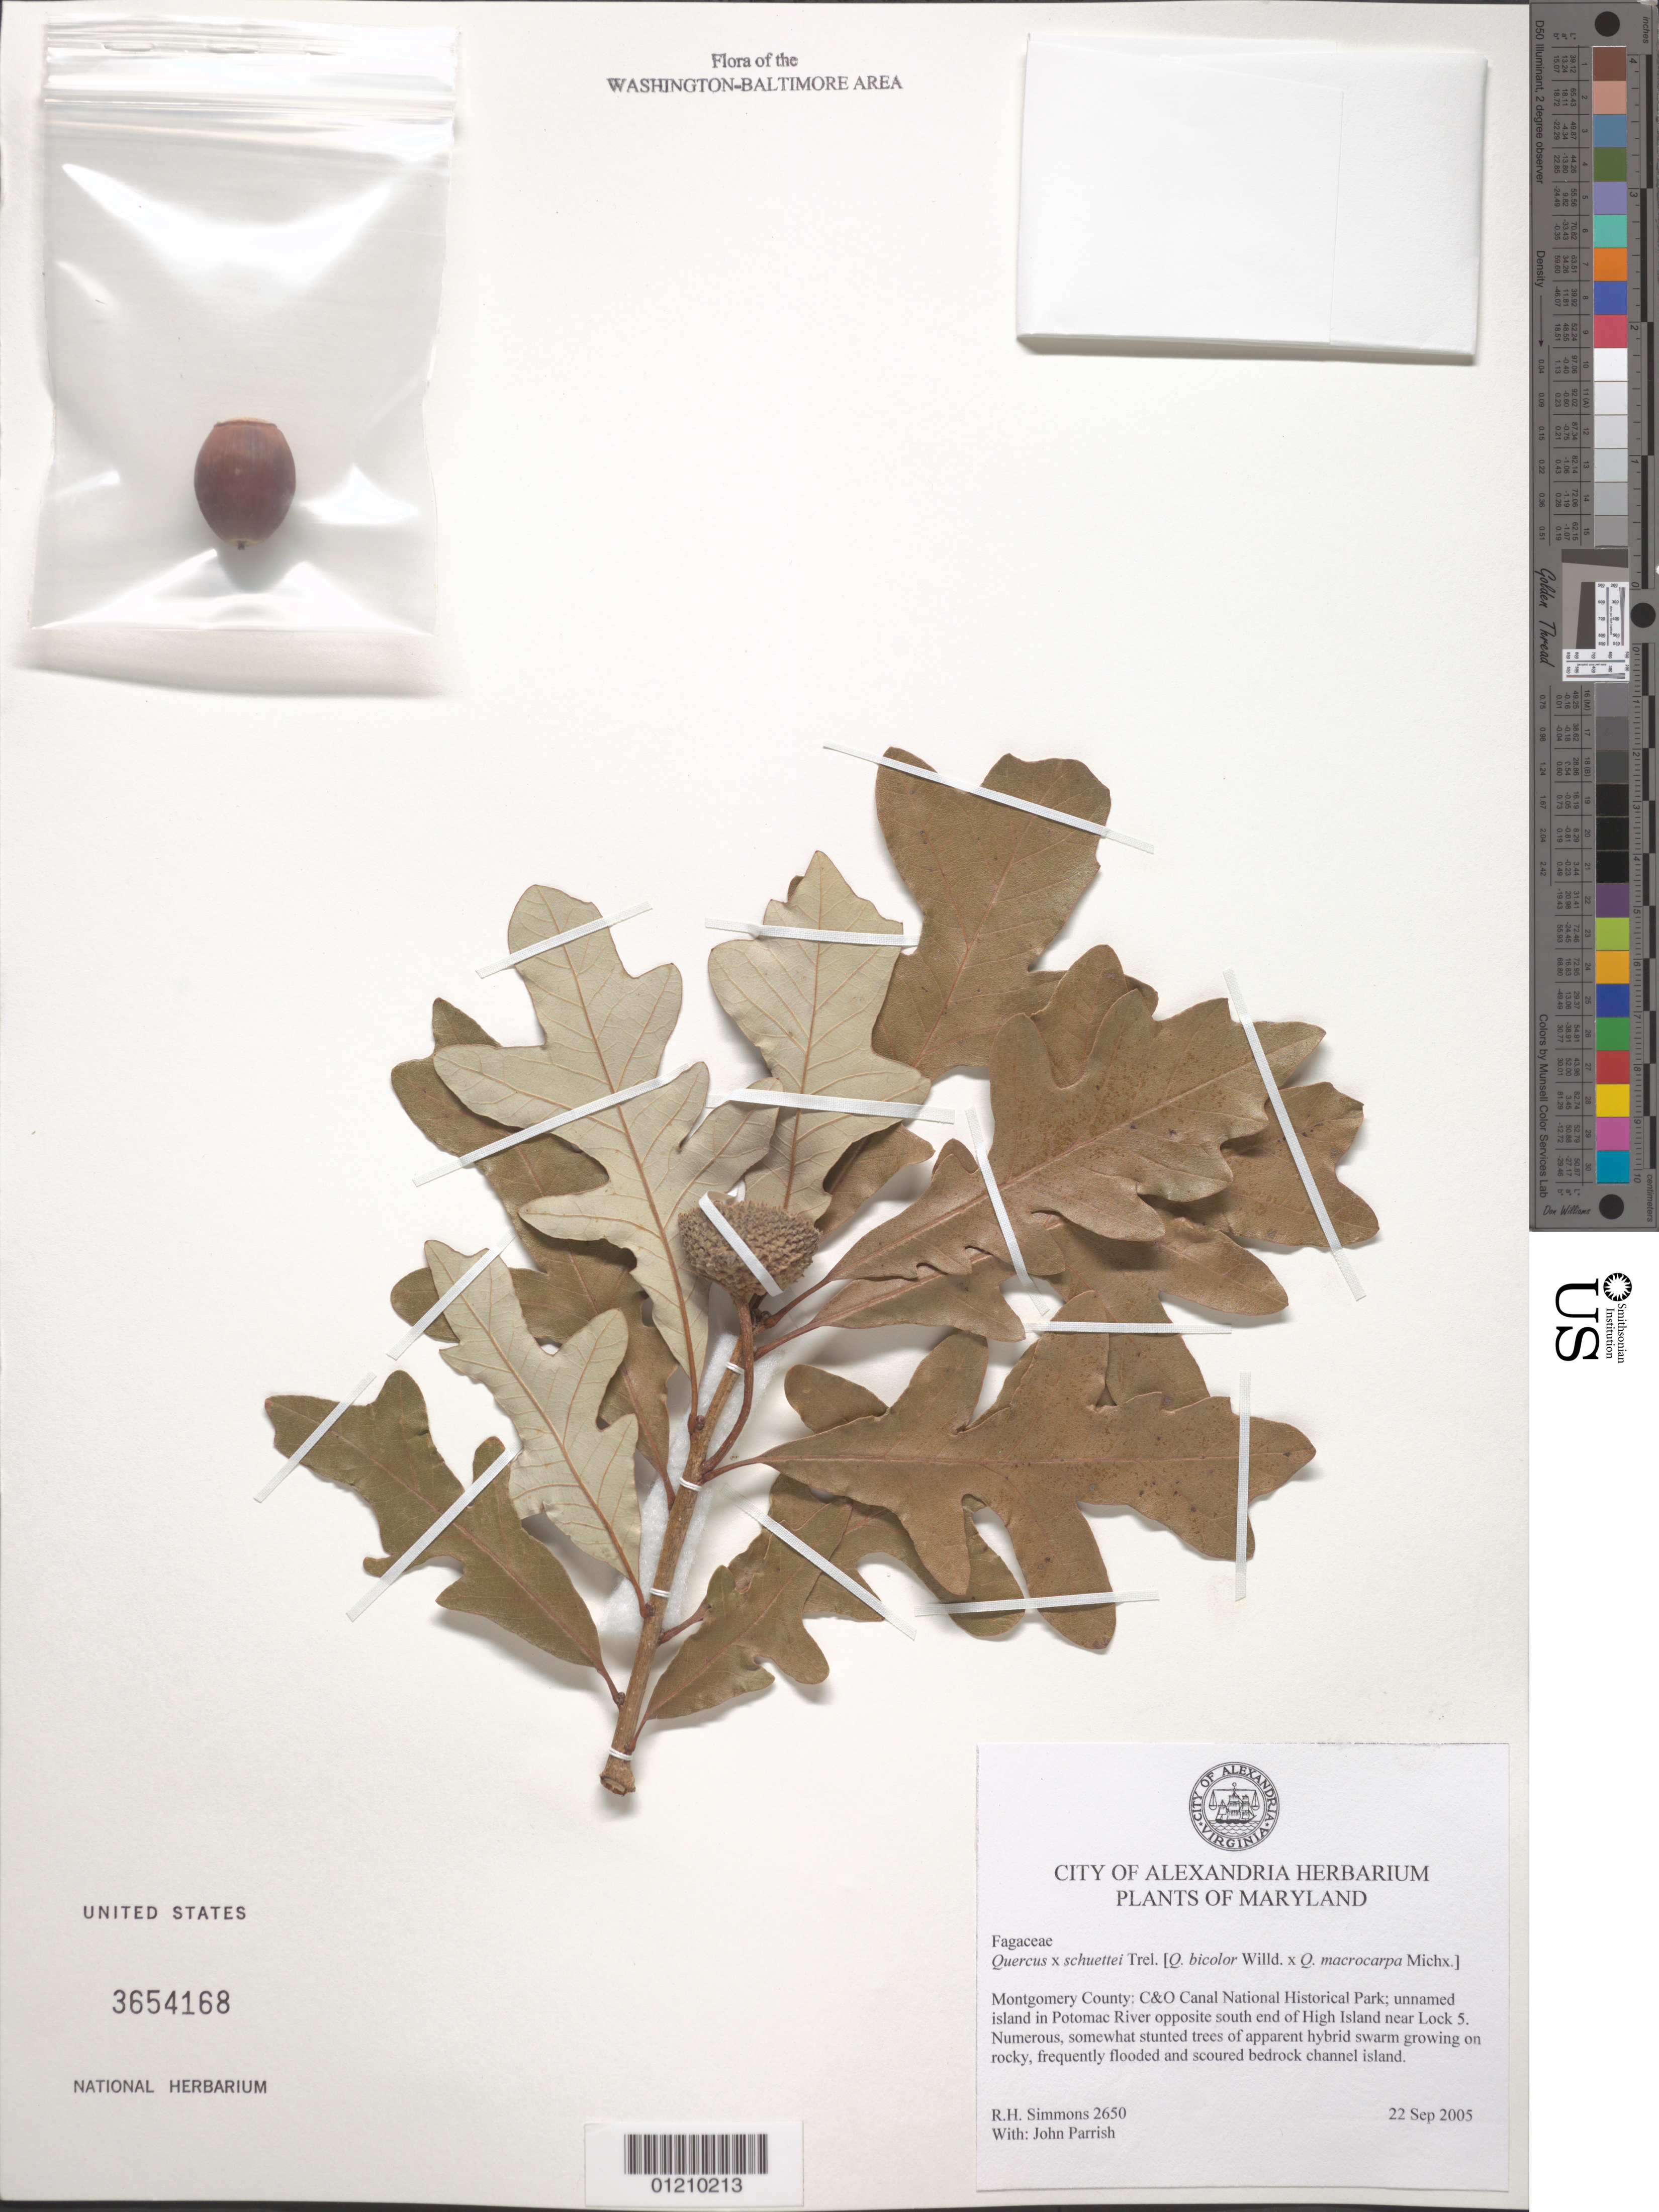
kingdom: Plantae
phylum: Tracheophyta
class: Magnoliopsida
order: Fagales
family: Fagaceae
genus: Quercus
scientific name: Quercus x schuettei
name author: Trel.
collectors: R. H. Simmons & J. Parrish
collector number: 2650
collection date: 2005-09-22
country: United States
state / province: Maryland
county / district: Montgomery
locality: C&O Canal National Historic Park; unnamed island in Potomac River opposite south end of High Island near Lock 5.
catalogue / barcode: US 3654168